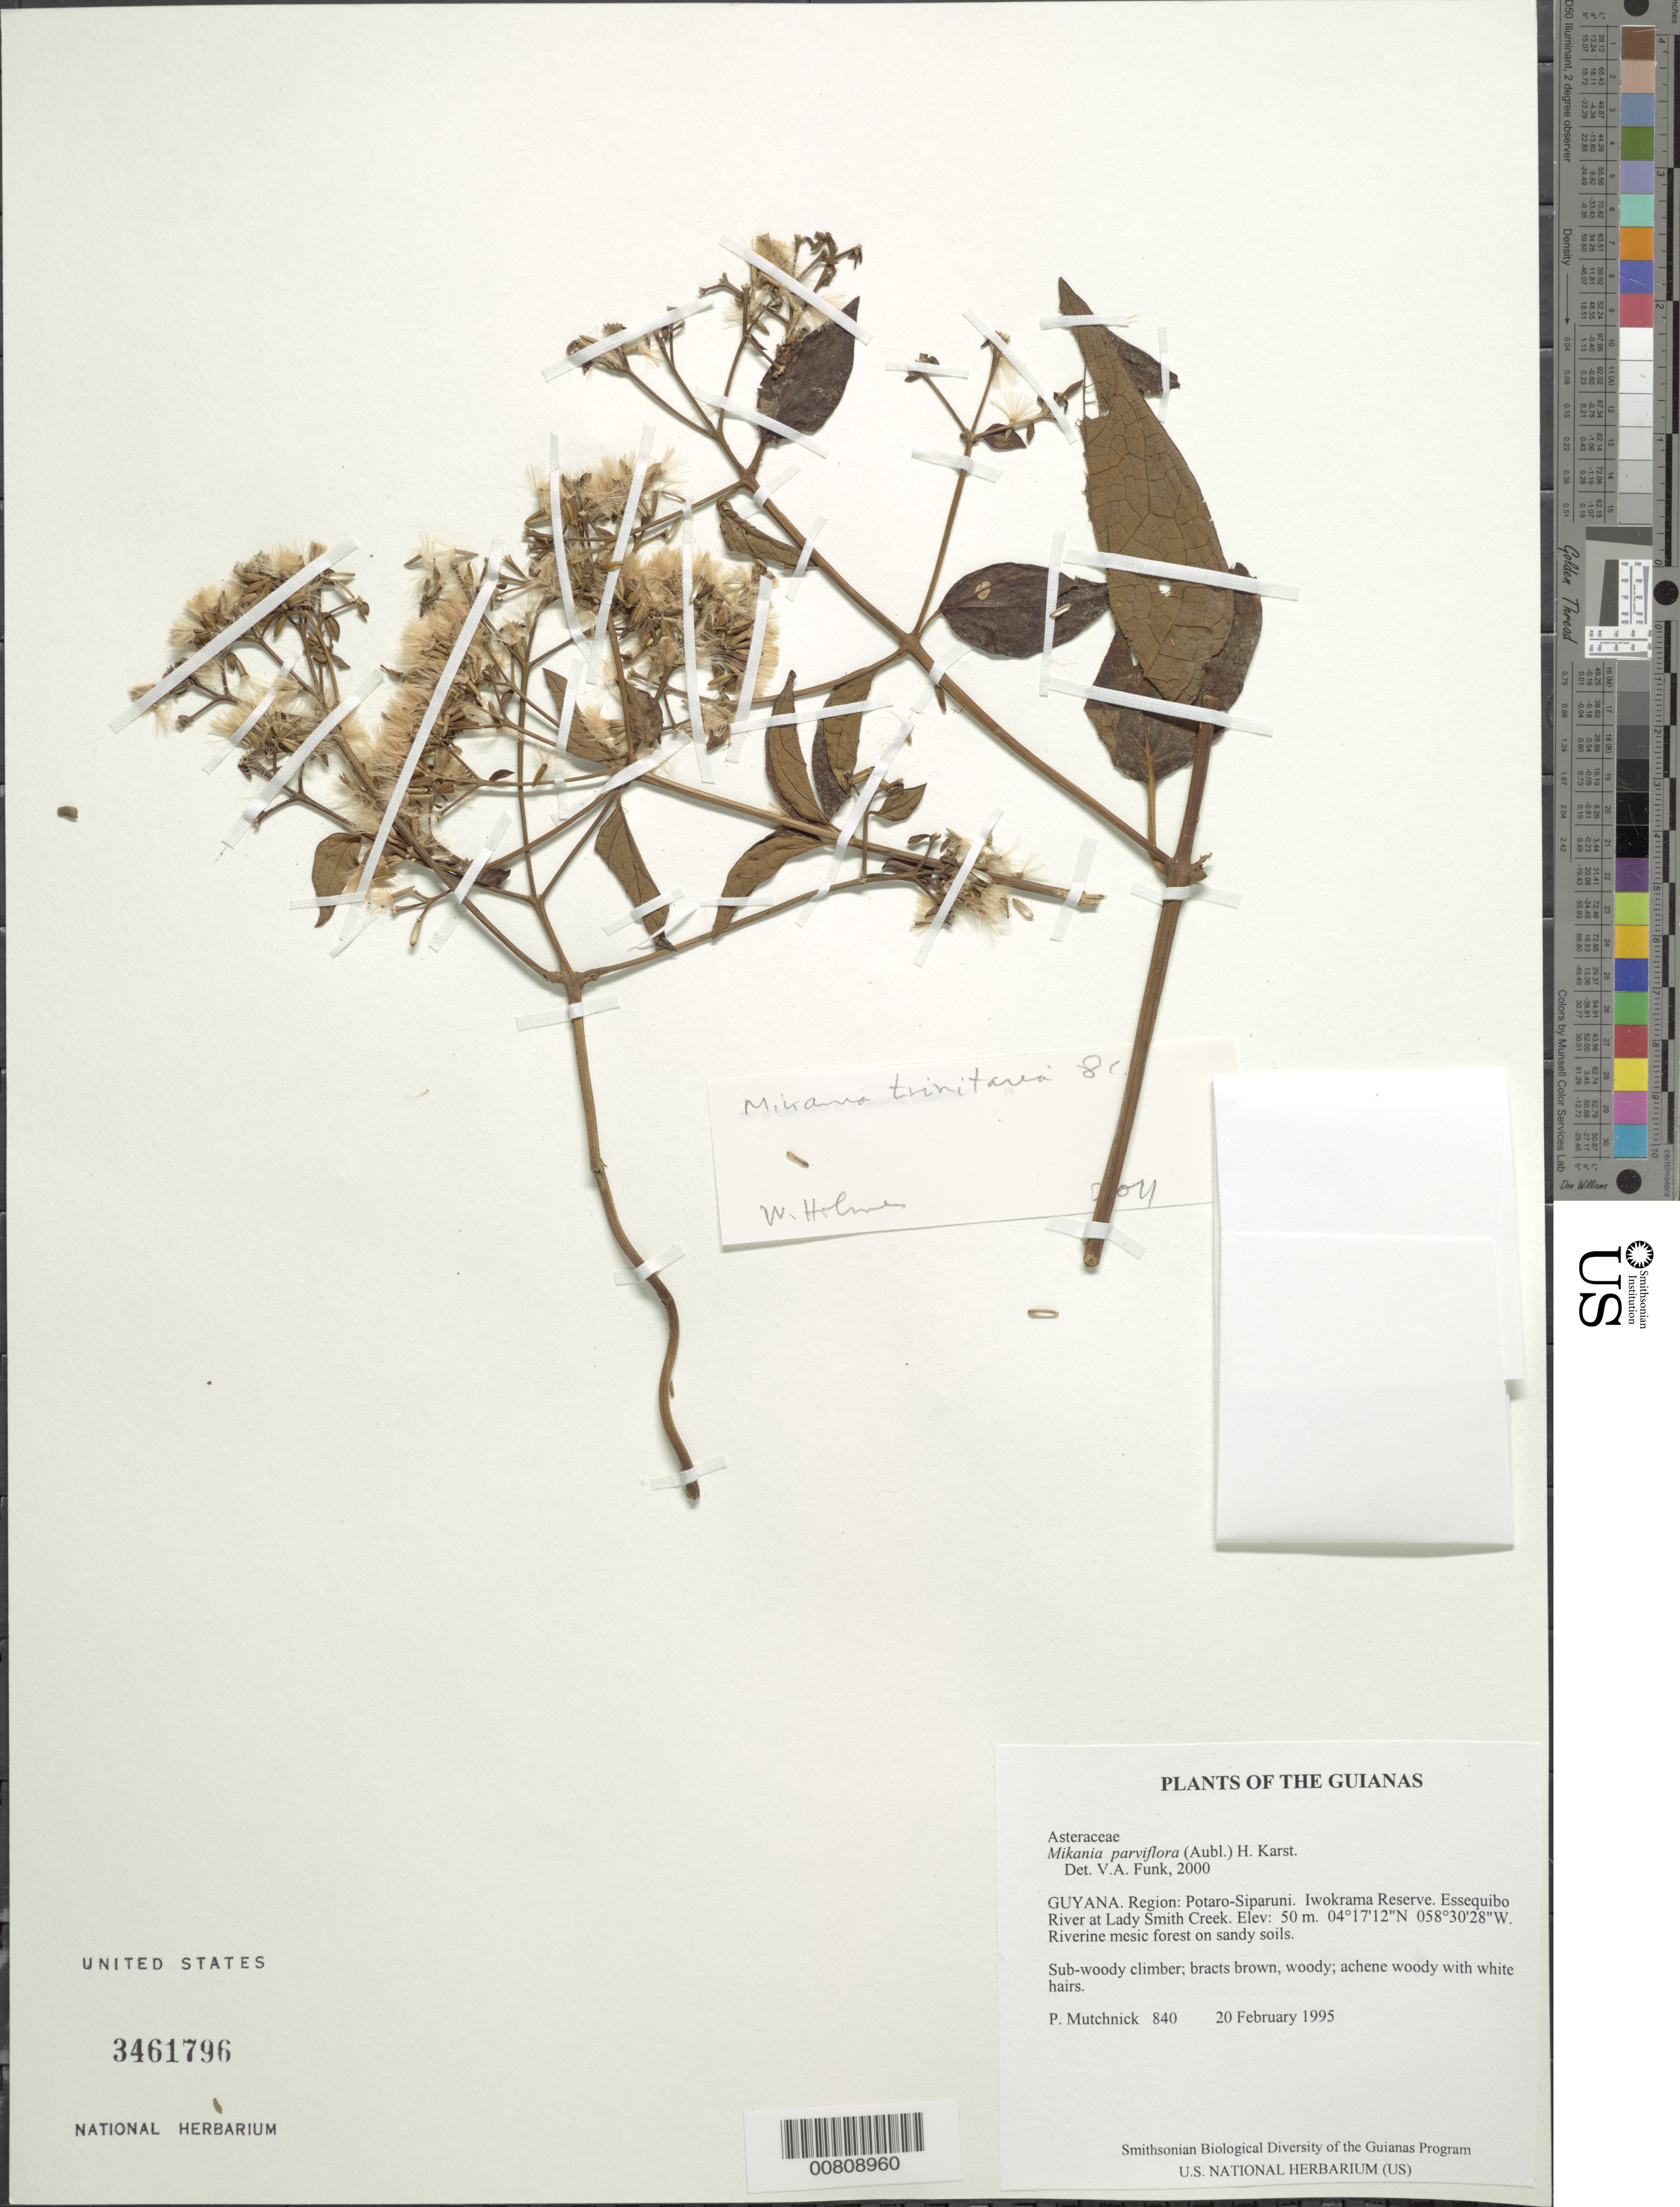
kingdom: Plantae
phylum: Tracheophyta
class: Magnoliopsida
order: Asterales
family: Asteraceae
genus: Mikania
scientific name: Mikania parviflora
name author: (Aubl.) H. Karst.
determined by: Funk, Vicki A., (BOT), Smithsonian Institution - National Museum of Natural History (UNITED STATES)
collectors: P. Mutchnick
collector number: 840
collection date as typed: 20 February 1995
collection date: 1995-02-20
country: Guyana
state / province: Potaro-Siparuni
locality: Iwokrama Reserve. Essequibo River at Lady Smith Creek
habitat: Riverine mesic forest on sandy soils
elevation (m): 50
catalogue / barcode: US 3461796